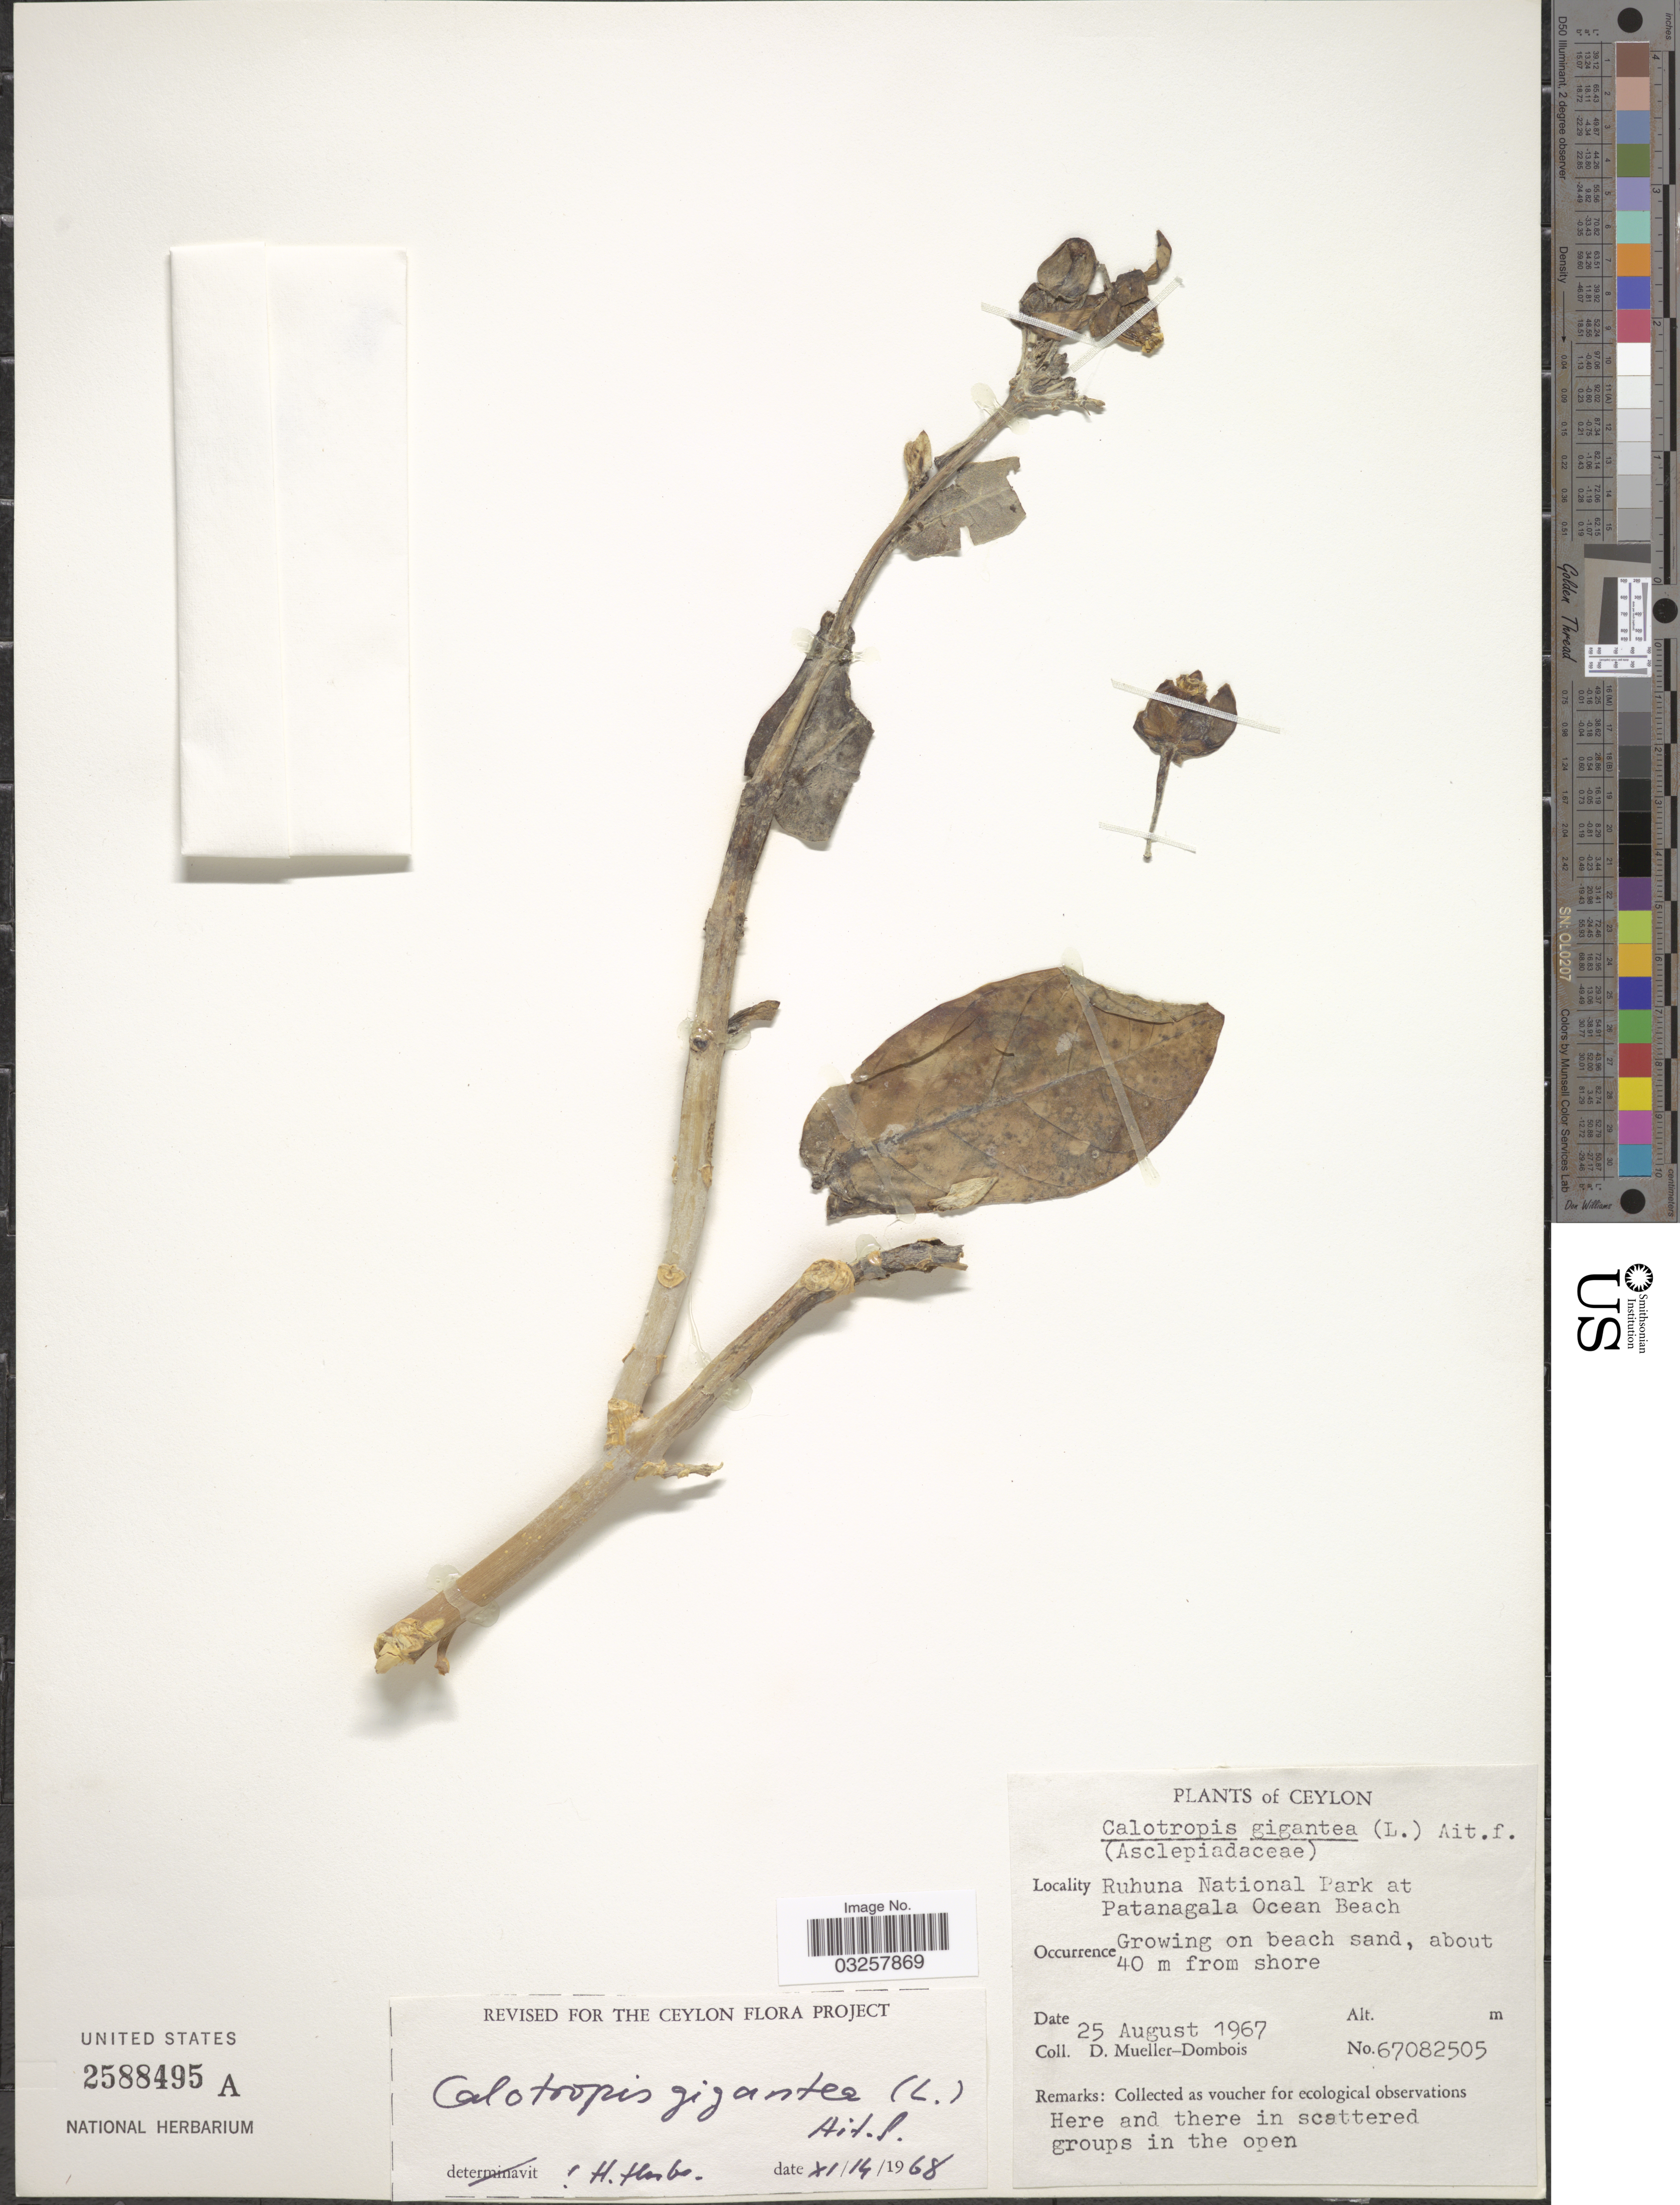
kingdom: Plantae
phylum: Tracheophyta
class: Magnoliopsida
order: Gentianales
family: Apocynaceae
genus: Calotropis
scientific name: Calotropis gigantea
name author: (L.) W.T. Aiton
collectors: D. Mueller-Dombois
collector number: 67082505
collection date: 1967-08-25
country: Sri Lanka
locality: Ceylon. Ruhuna National Park at Patanagala Ocean Beach. About 40 m from shore.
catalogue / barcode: US 2588495A